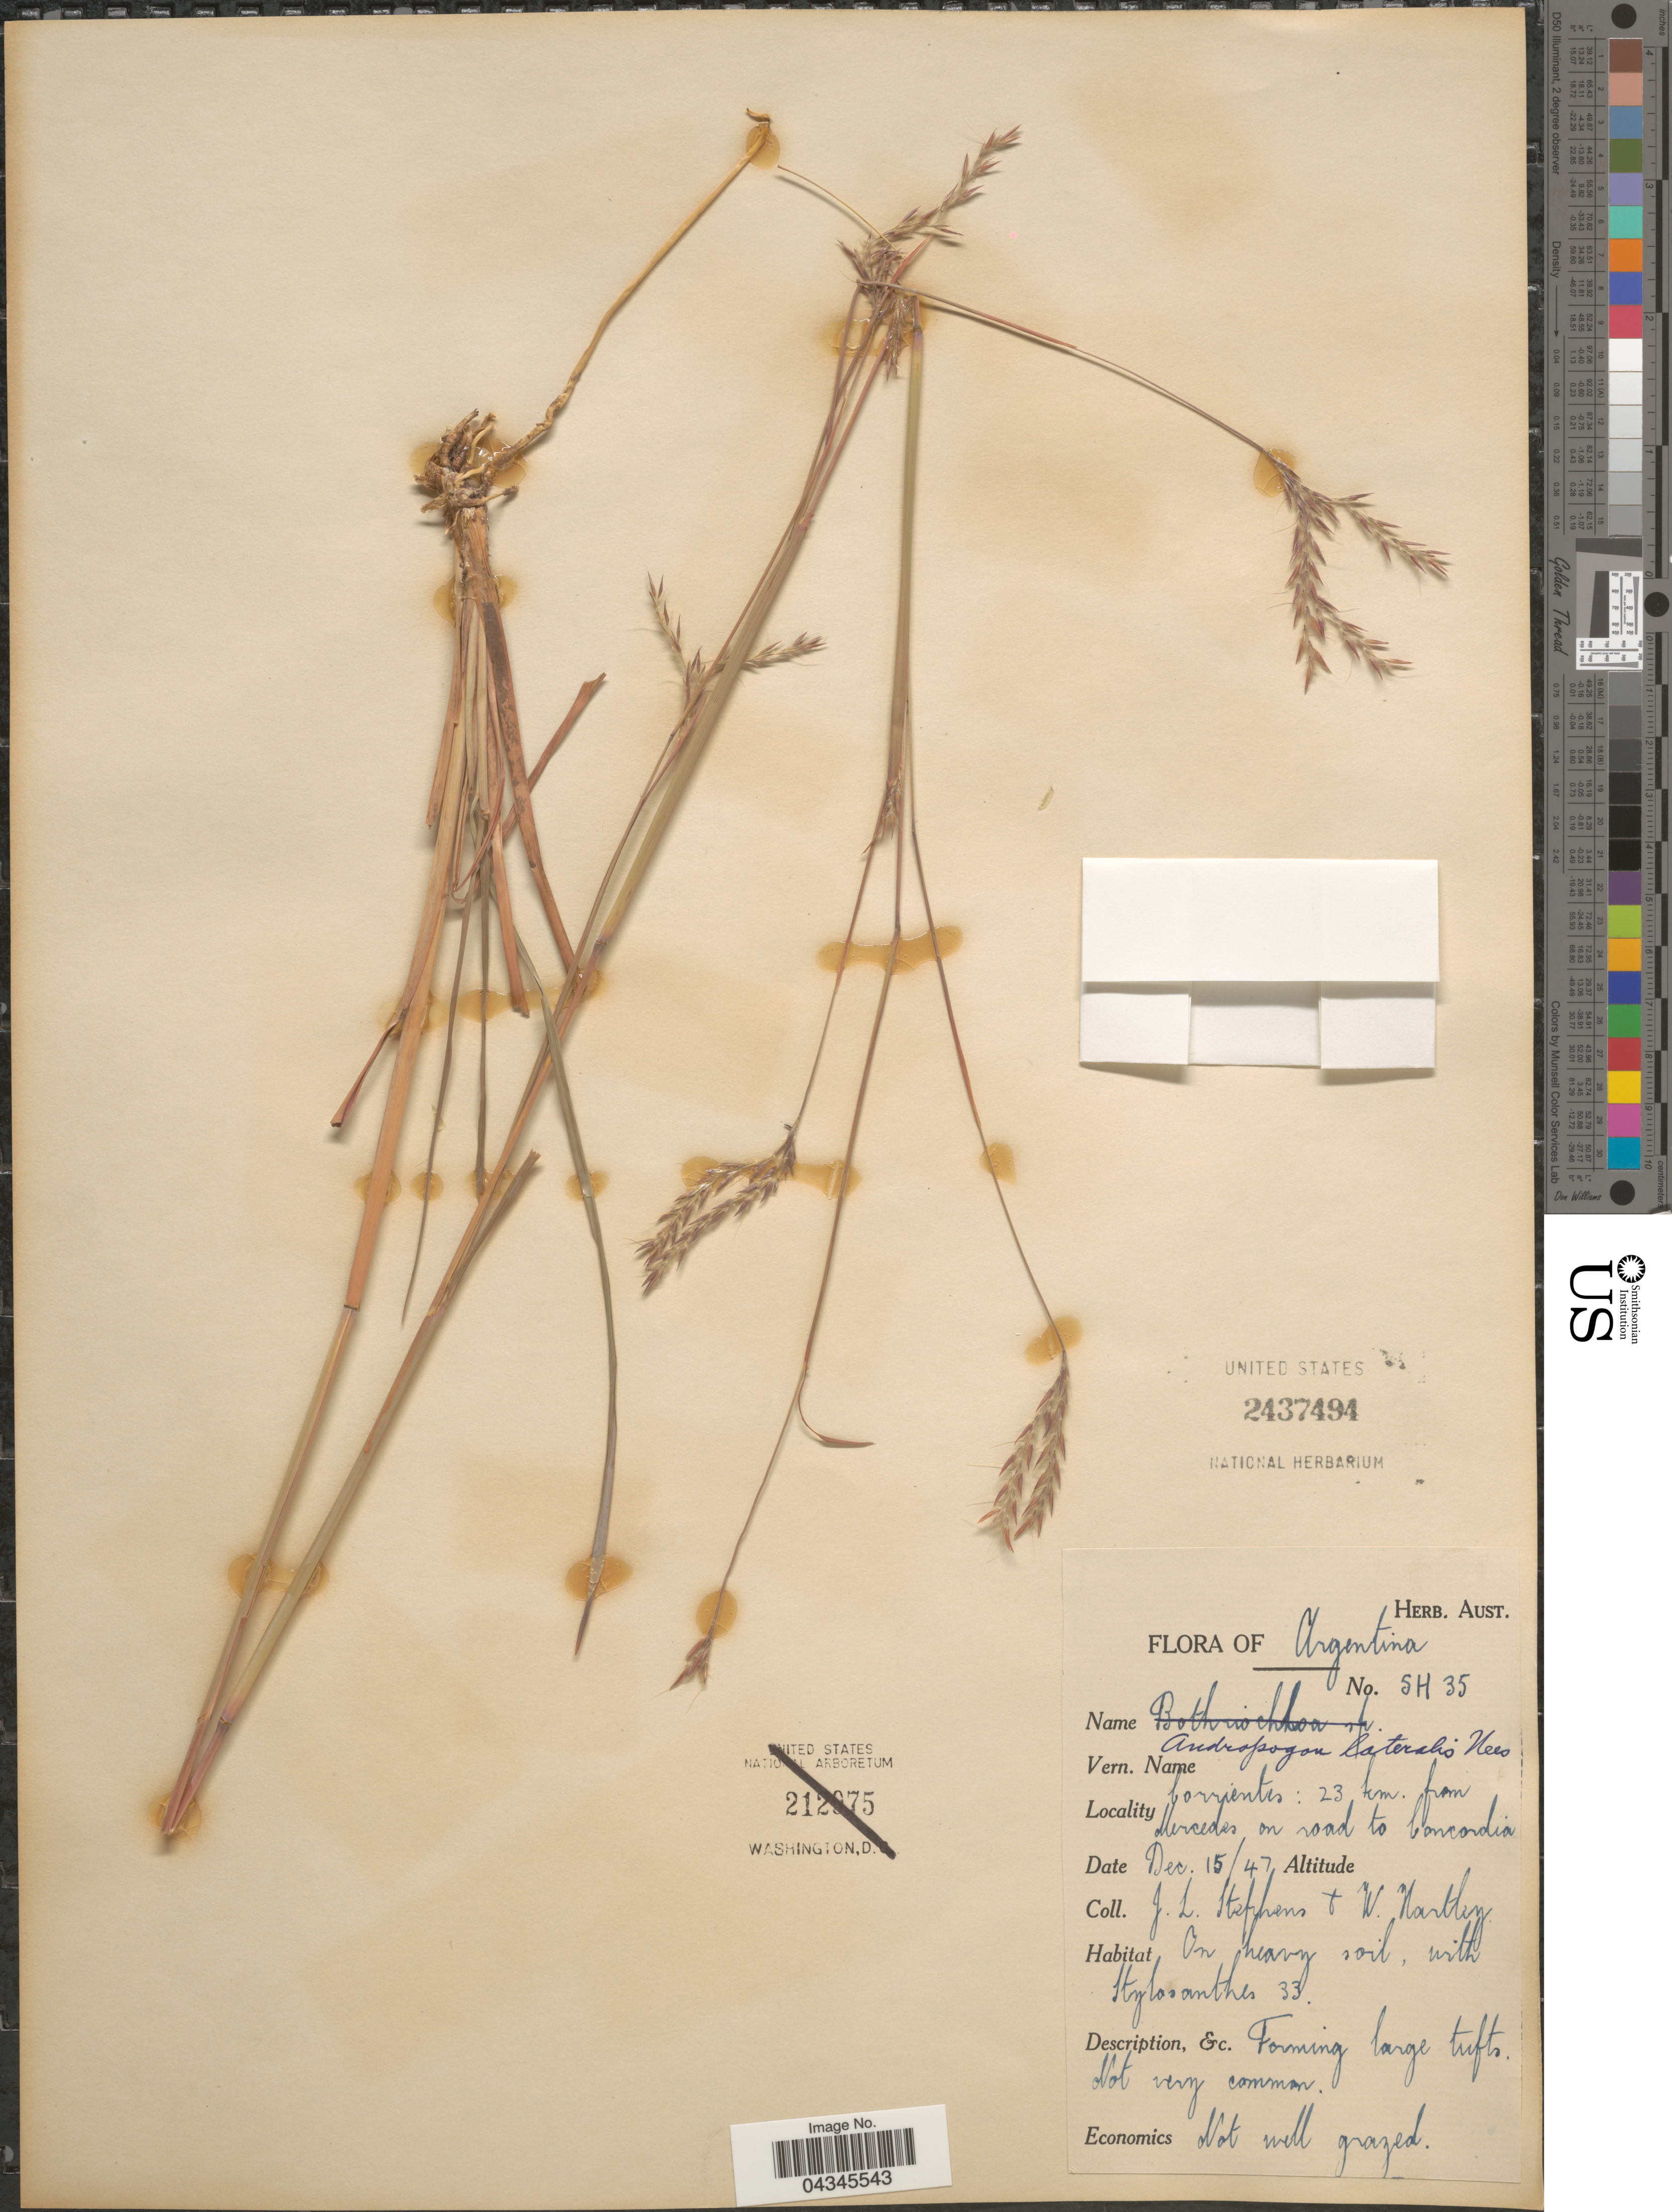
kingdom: Plantae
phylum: Tracheophyta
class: Liliopsida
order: Poales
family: Poaceae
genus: Andropogon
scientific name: Andropogon lateralis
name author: Nees in Mart.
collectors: J. Stephens & W. Hartley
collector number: SH35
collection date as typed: Transcribed d/m/y: 15/12/47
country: Argentina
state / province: Corrientes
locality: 23 km. from Mercedes on road to Concordio.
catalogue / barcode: US 2437494